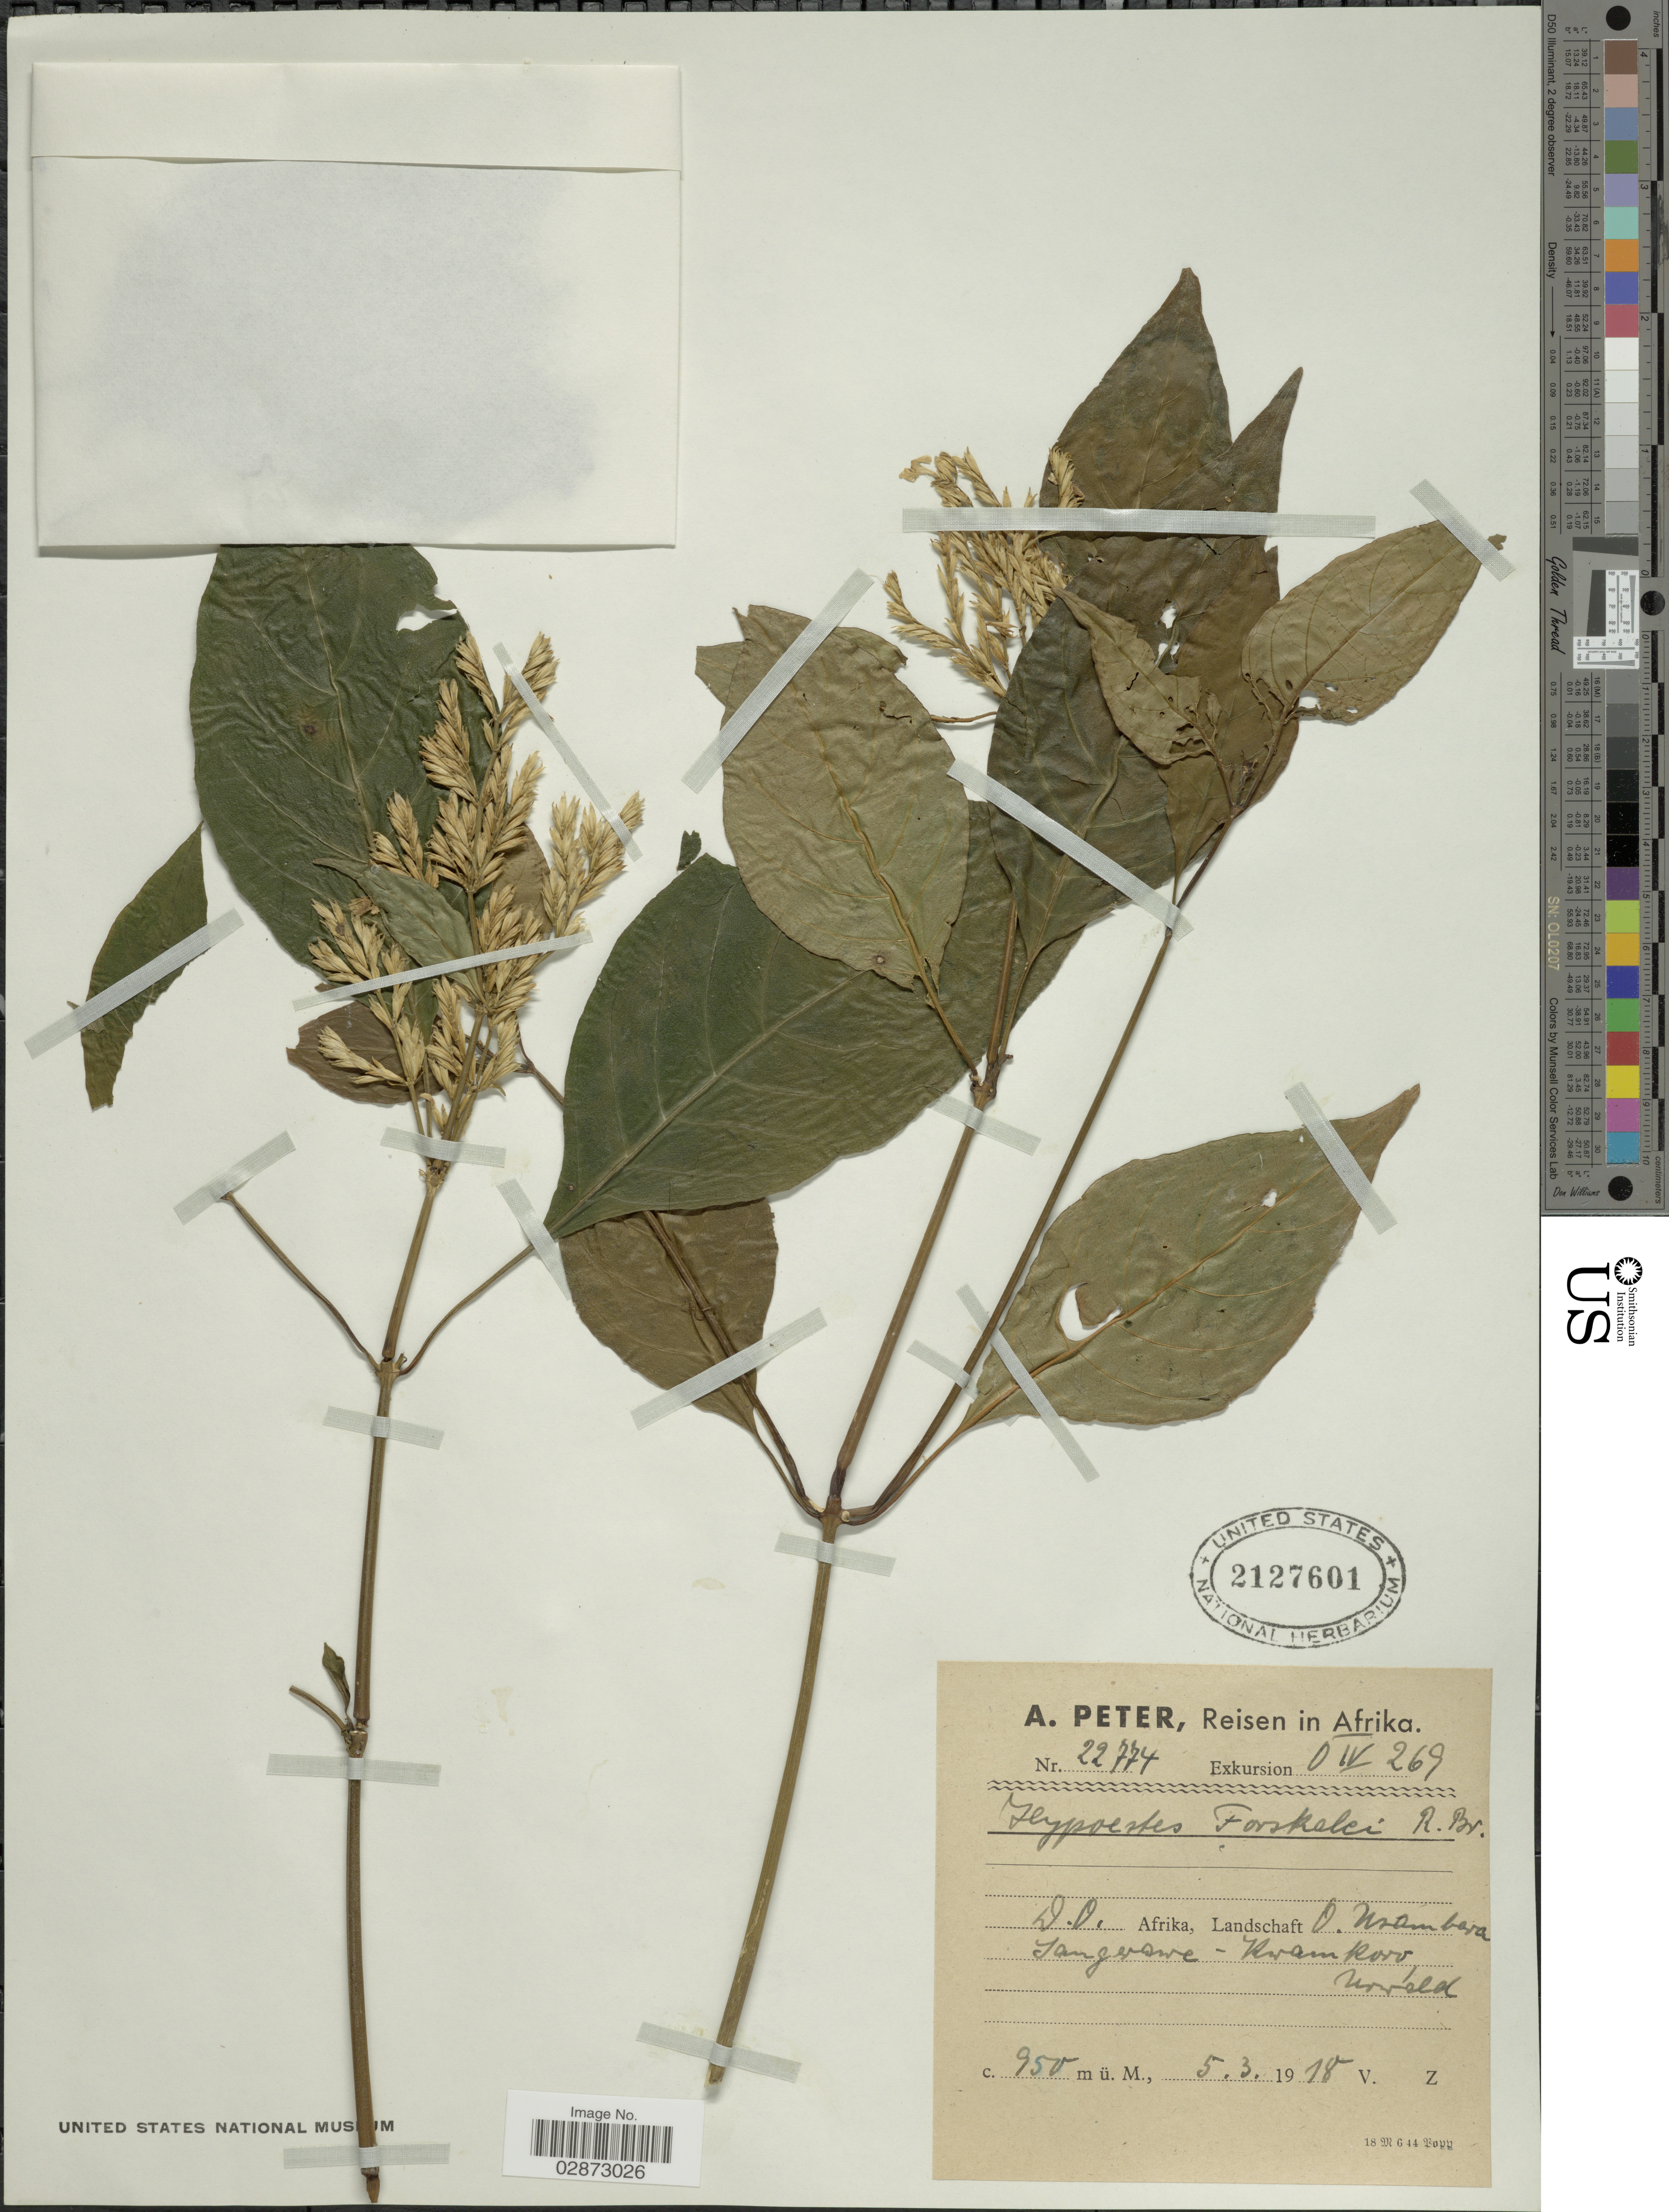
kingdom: Plantae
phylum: Tracheophyta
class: Magnoliopsida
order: Lamiales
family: Acanthaceae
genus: Hypoestes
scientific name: Hypoestes forsskaolii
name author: (Vahl) R. Br.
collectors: A. Peter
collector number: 22774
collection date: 1918-03-05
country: Tanzania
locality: D.O. Afrika, O. Usambara. Sangerawe - Kwamkoro, Urwald.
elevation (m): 950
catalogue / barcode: US 2127601